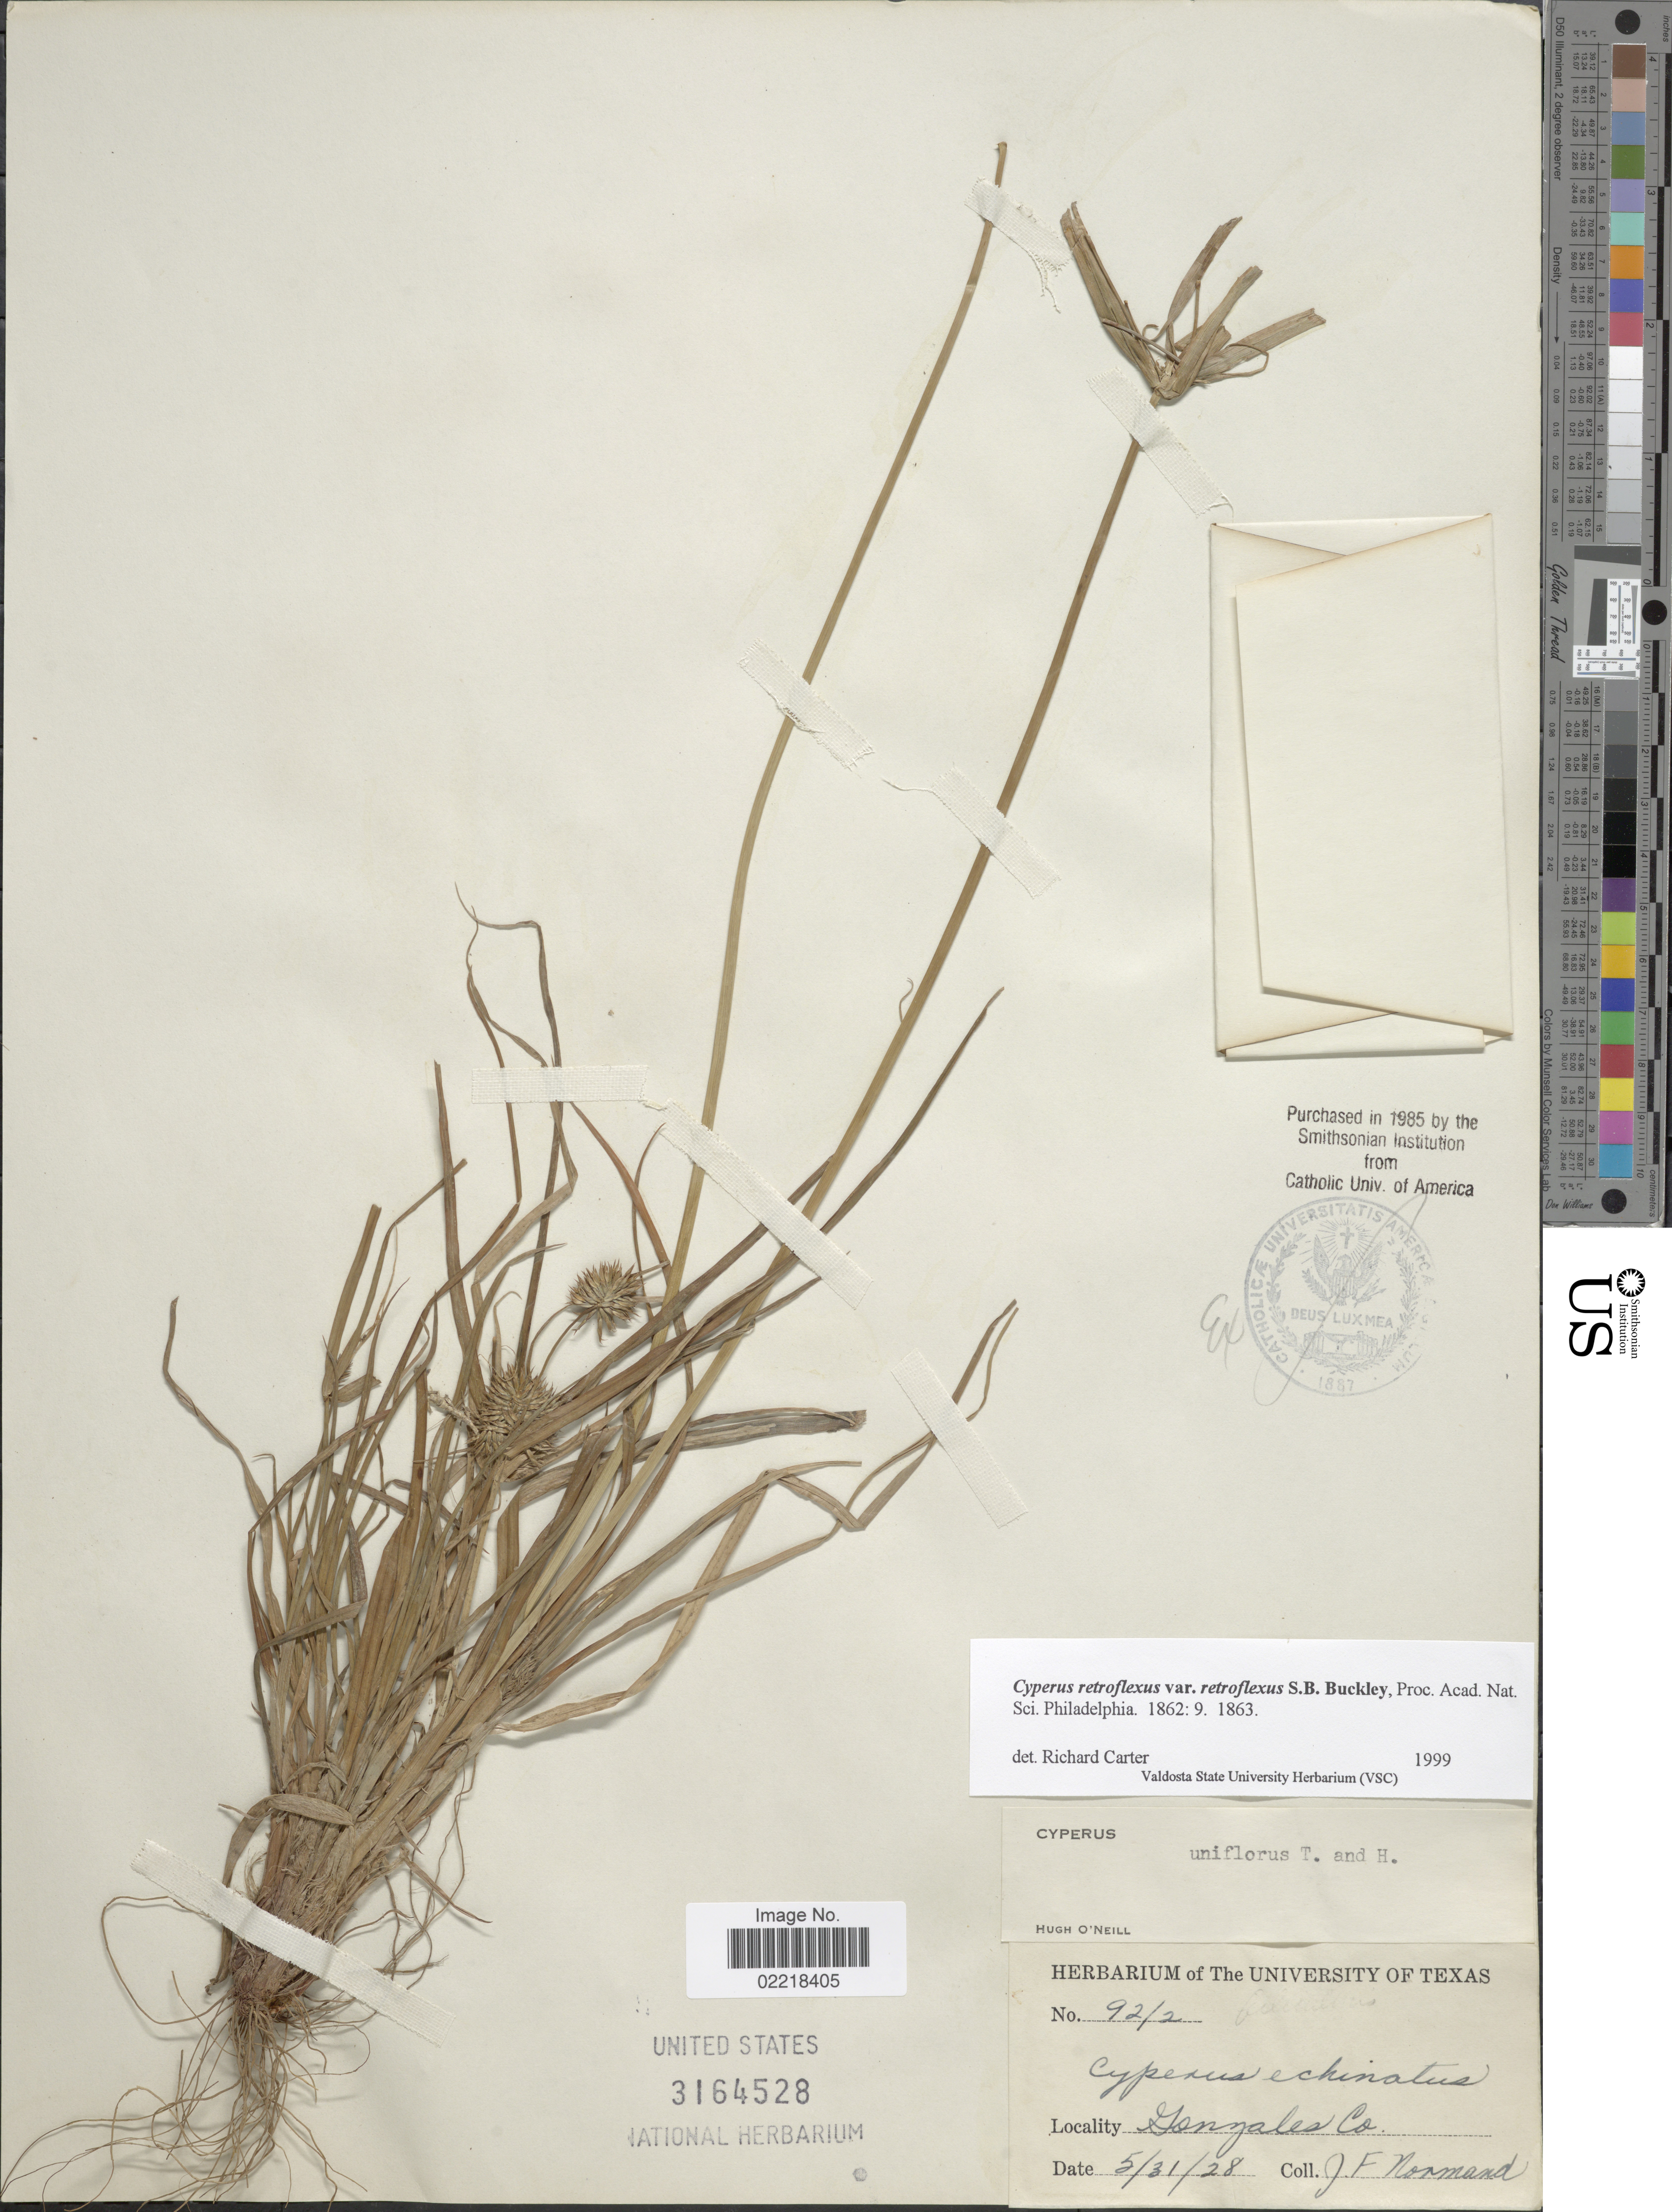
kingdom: Plantae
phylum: Tracheophyta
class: Liliopsida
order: Poales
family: Cyperaceae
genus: Cyperus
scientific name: Cyperus retroflexus var. retroflexus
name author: Buckley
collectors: J. Normand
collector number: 92/2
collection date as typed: Transcribed d/m/y: 31/5/28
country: United States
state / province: Texas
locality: Gonzales Co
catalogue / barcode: US 3164528